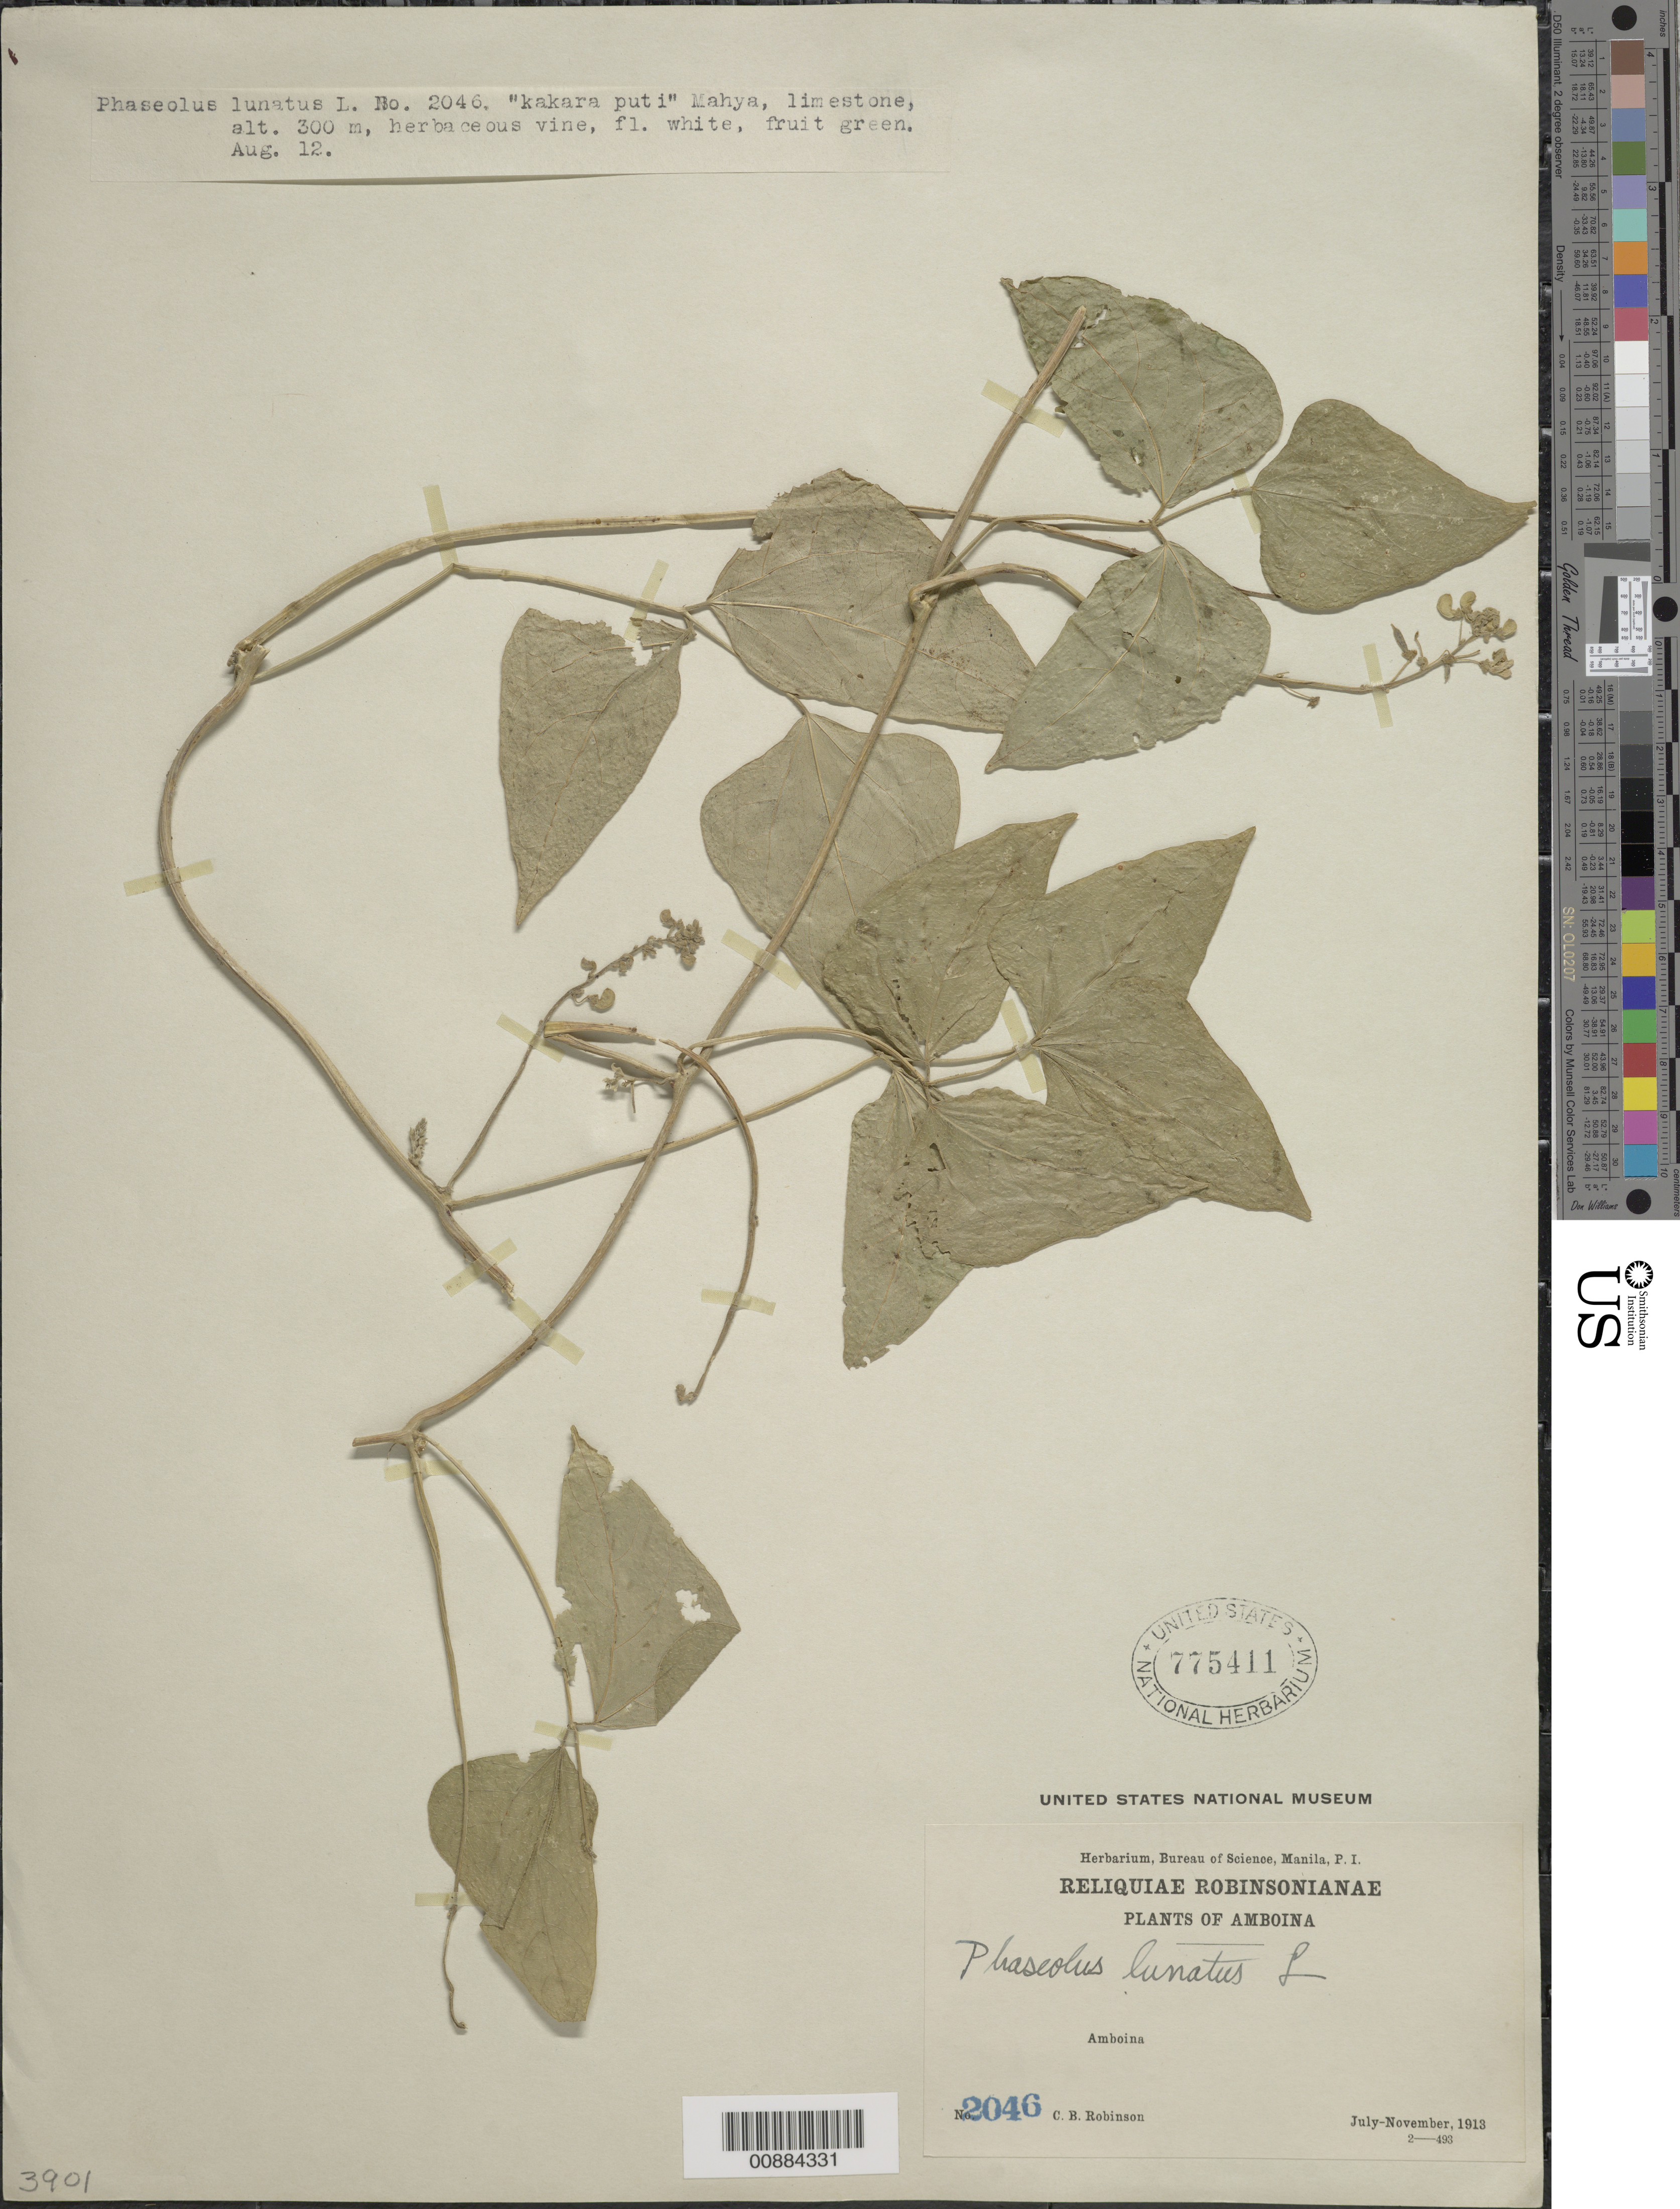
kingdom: Plantae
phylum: Tracheophyta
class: Magnoliopsida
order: Fabales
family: Fabaceae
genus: Phaseolus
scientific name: Phaseolus lunatus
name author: L.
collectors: C. Robinson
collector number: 2046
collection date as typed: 02 Jul 1913 to Nov 1913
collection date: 1913-07-02/1913-11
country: Indonesia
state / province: Maluku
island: Amboina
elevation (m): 300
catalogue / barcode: US 775411